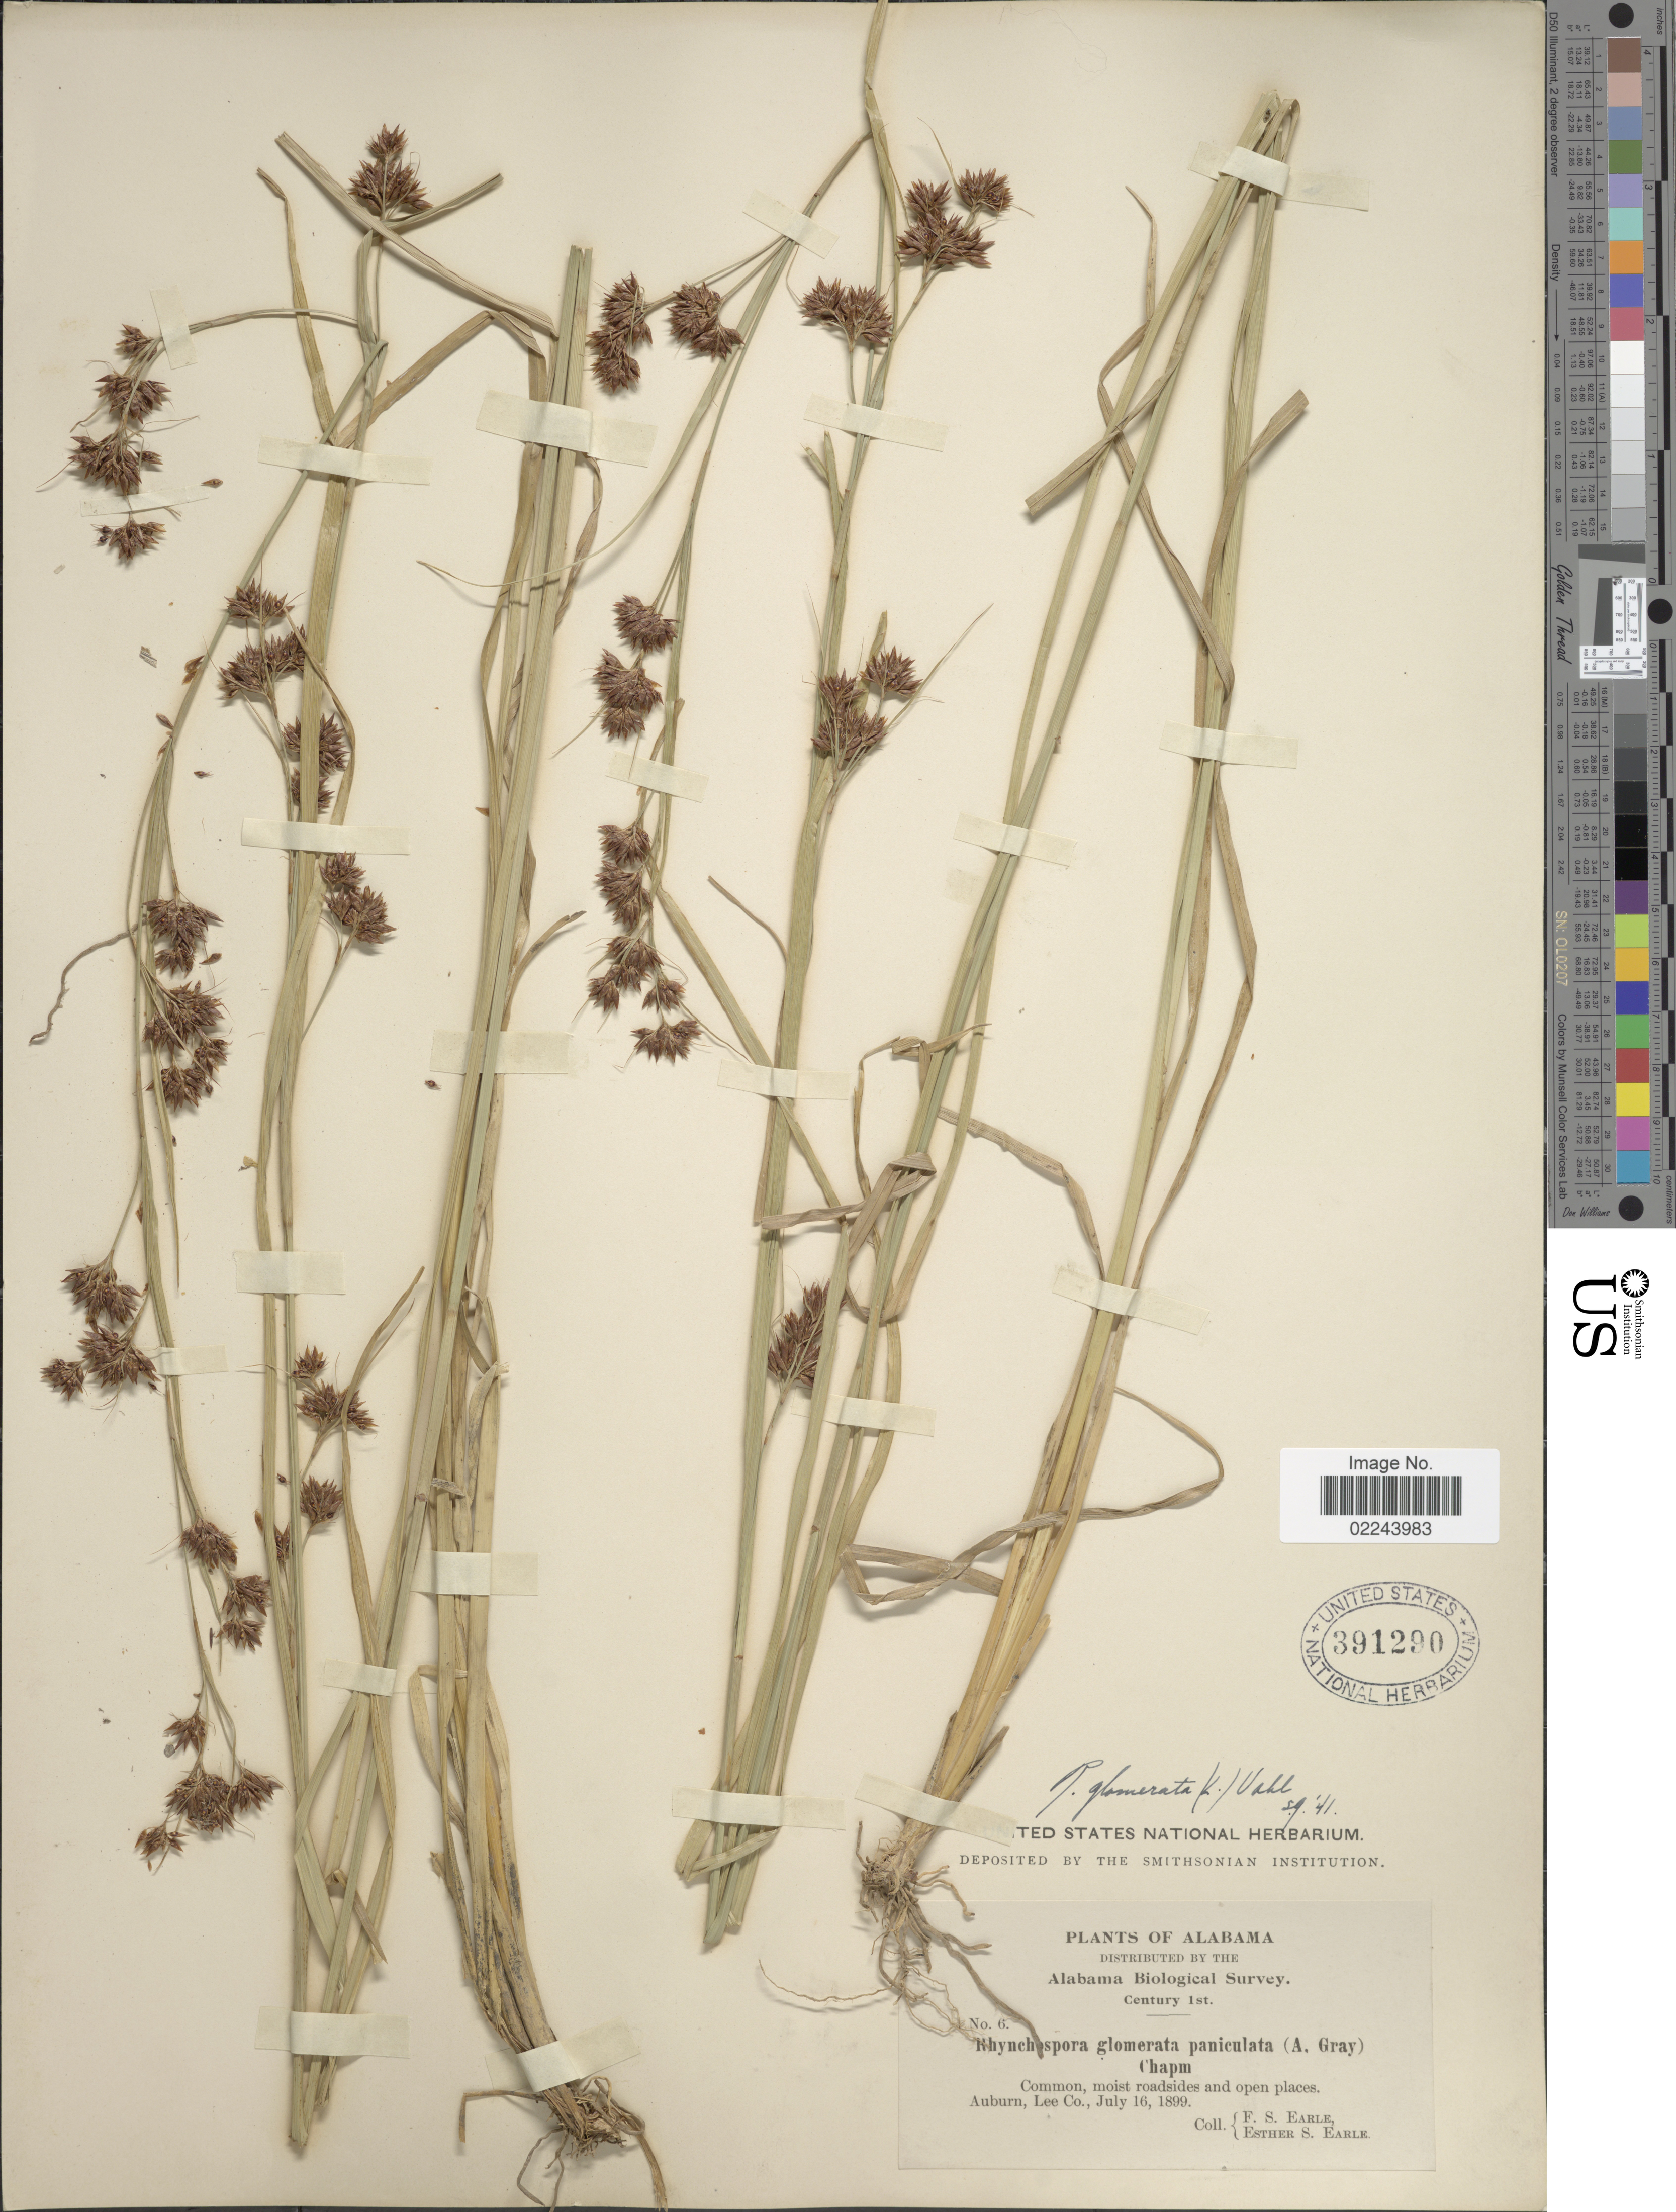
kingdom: Plantae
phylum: Tracheophyta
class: Liliopsida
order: Poales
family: Cyperaceae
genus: Rhynchospora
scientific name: Rhynchospora glomerata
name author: (L.) Vahl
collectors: F. S. Earle & E. S. Earle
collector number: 6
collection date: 1899-07-16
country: United States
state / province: Alabama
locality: Auburn, Lee Co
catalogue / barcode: US 391290